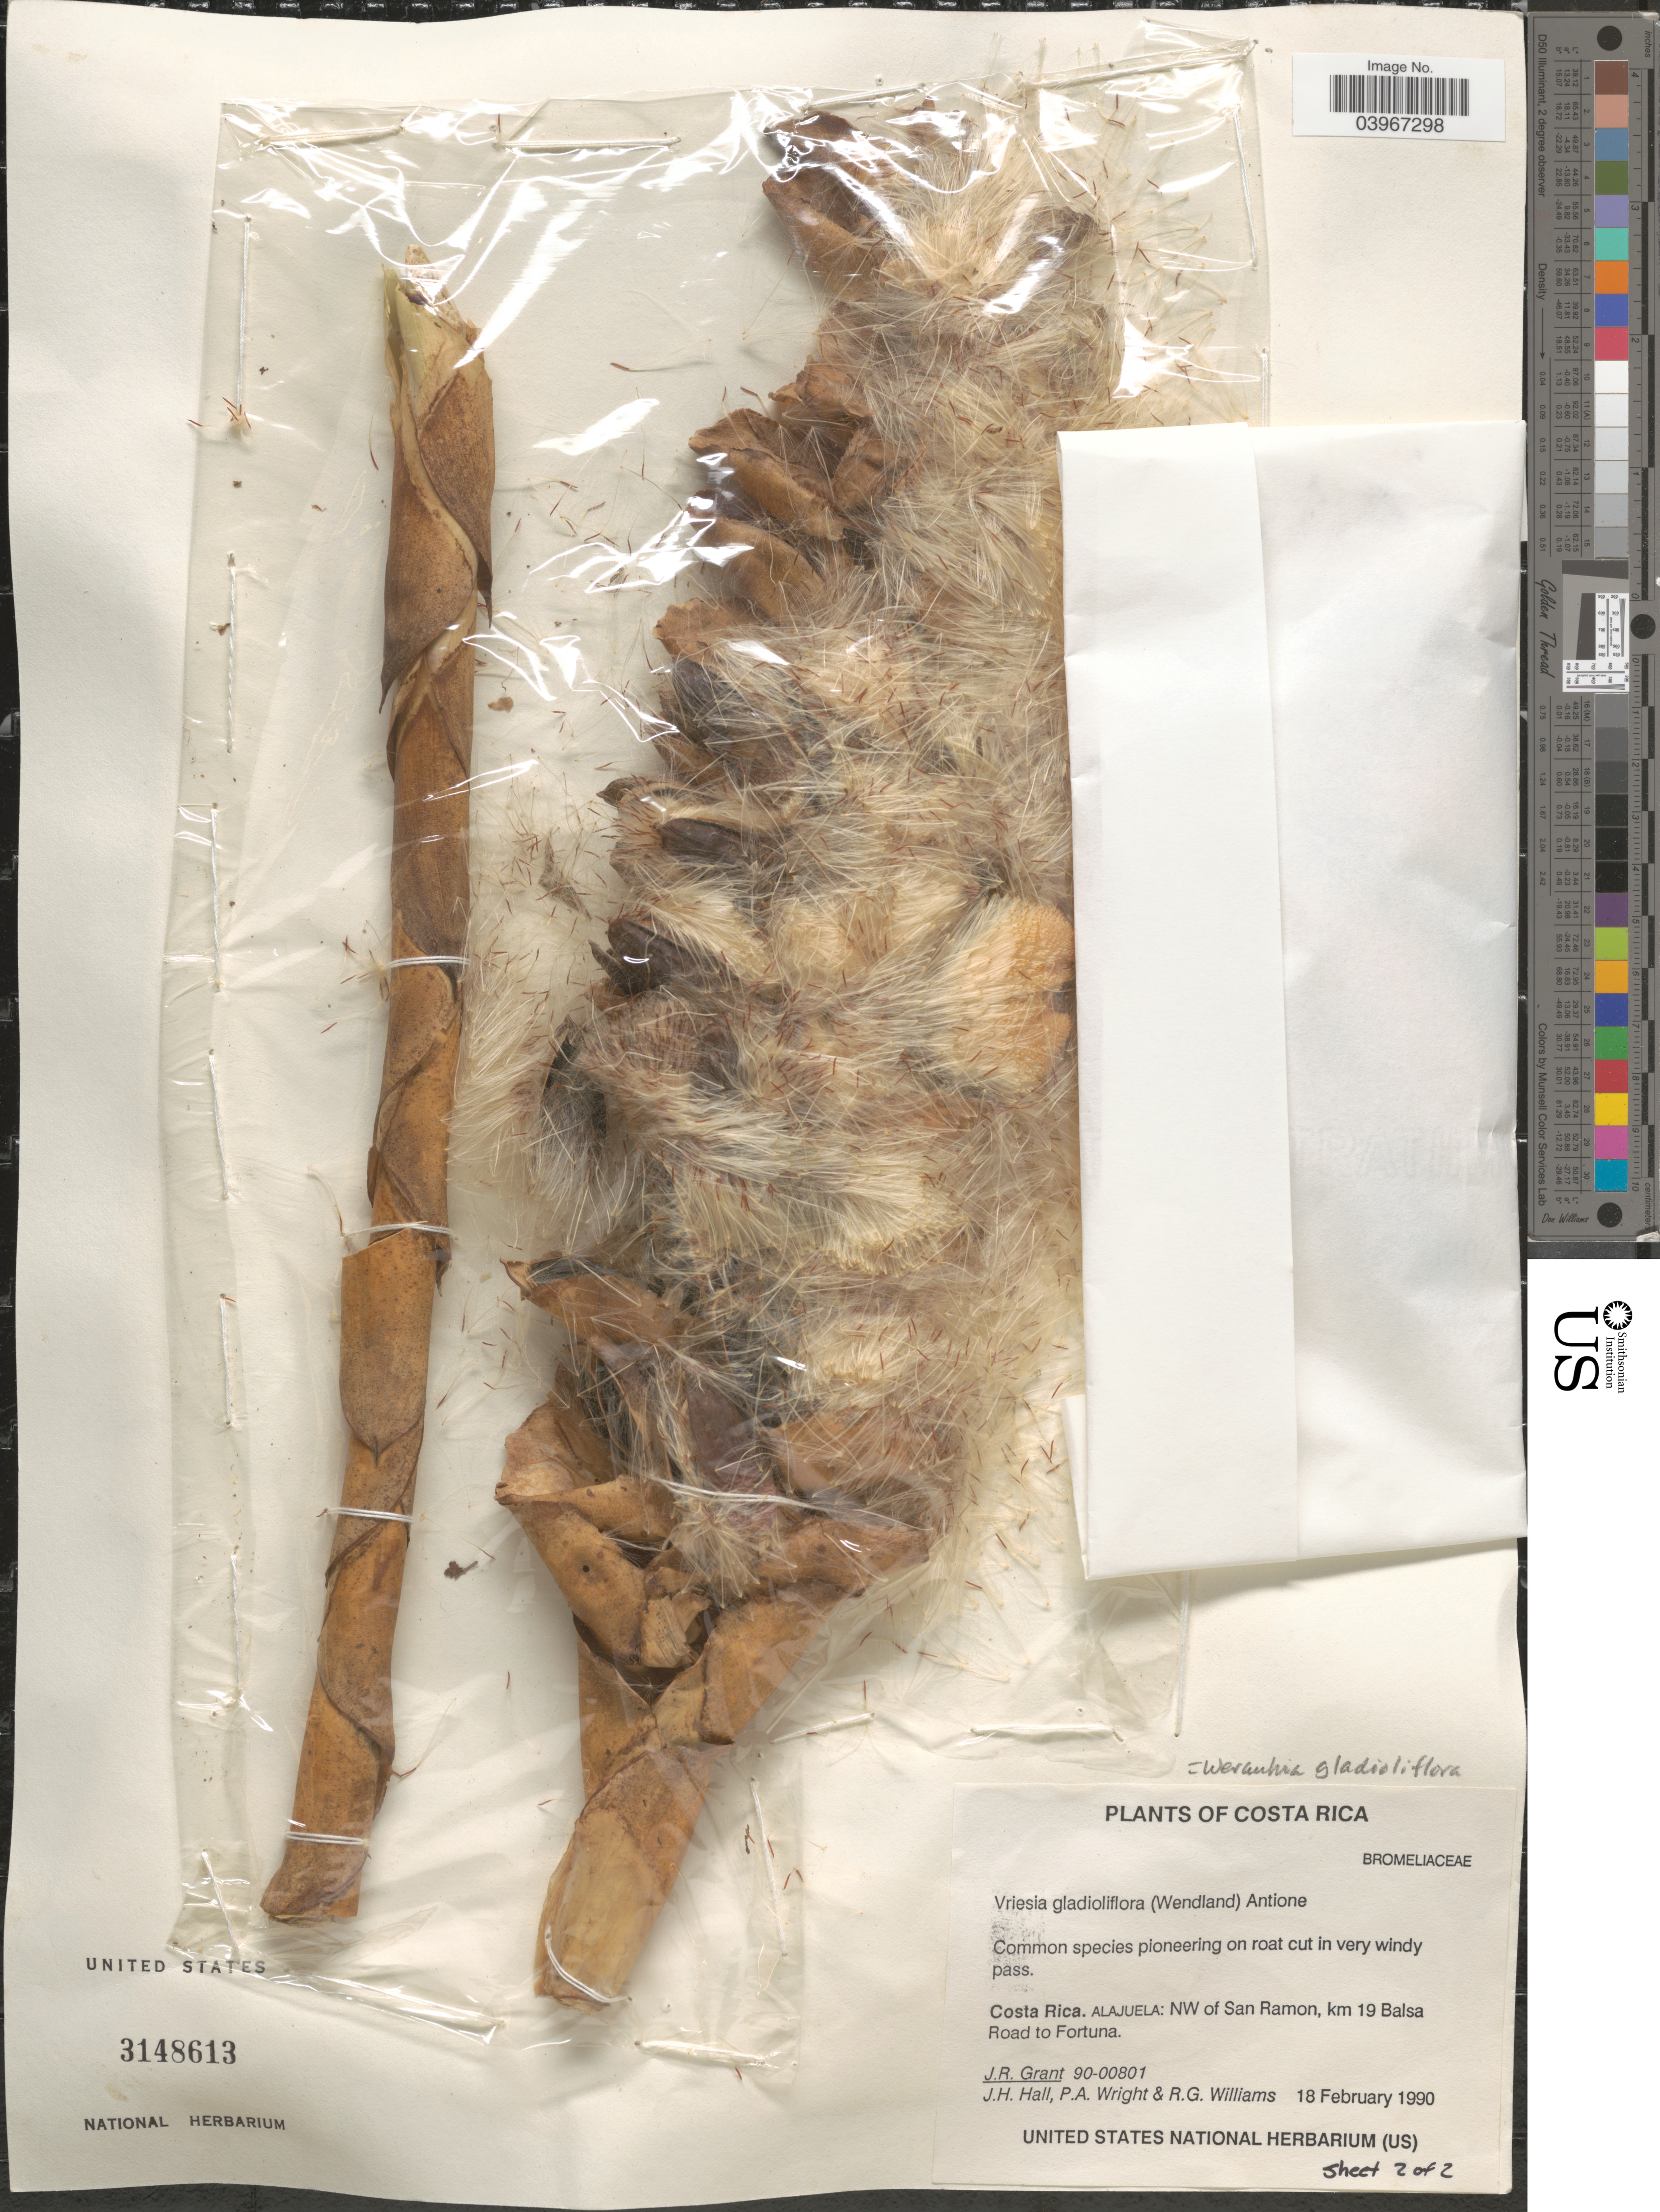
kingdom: Plantae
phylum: Tracheophyta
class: Liliopsida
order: Poales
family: Bromeliaceae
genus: Werauhia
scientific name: Werauhia gladioliflora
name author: (H. Wendl.) J.R. Grant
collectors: J. Grant, J. Hall, P. A. Wright & R. G. Williams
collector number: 90-00801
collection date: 1990-02-18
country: Costa Rica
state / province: Alajuela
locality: NW of San Ramon, km 19 Balsa Road to Fortuna.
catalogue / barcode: US 3148613